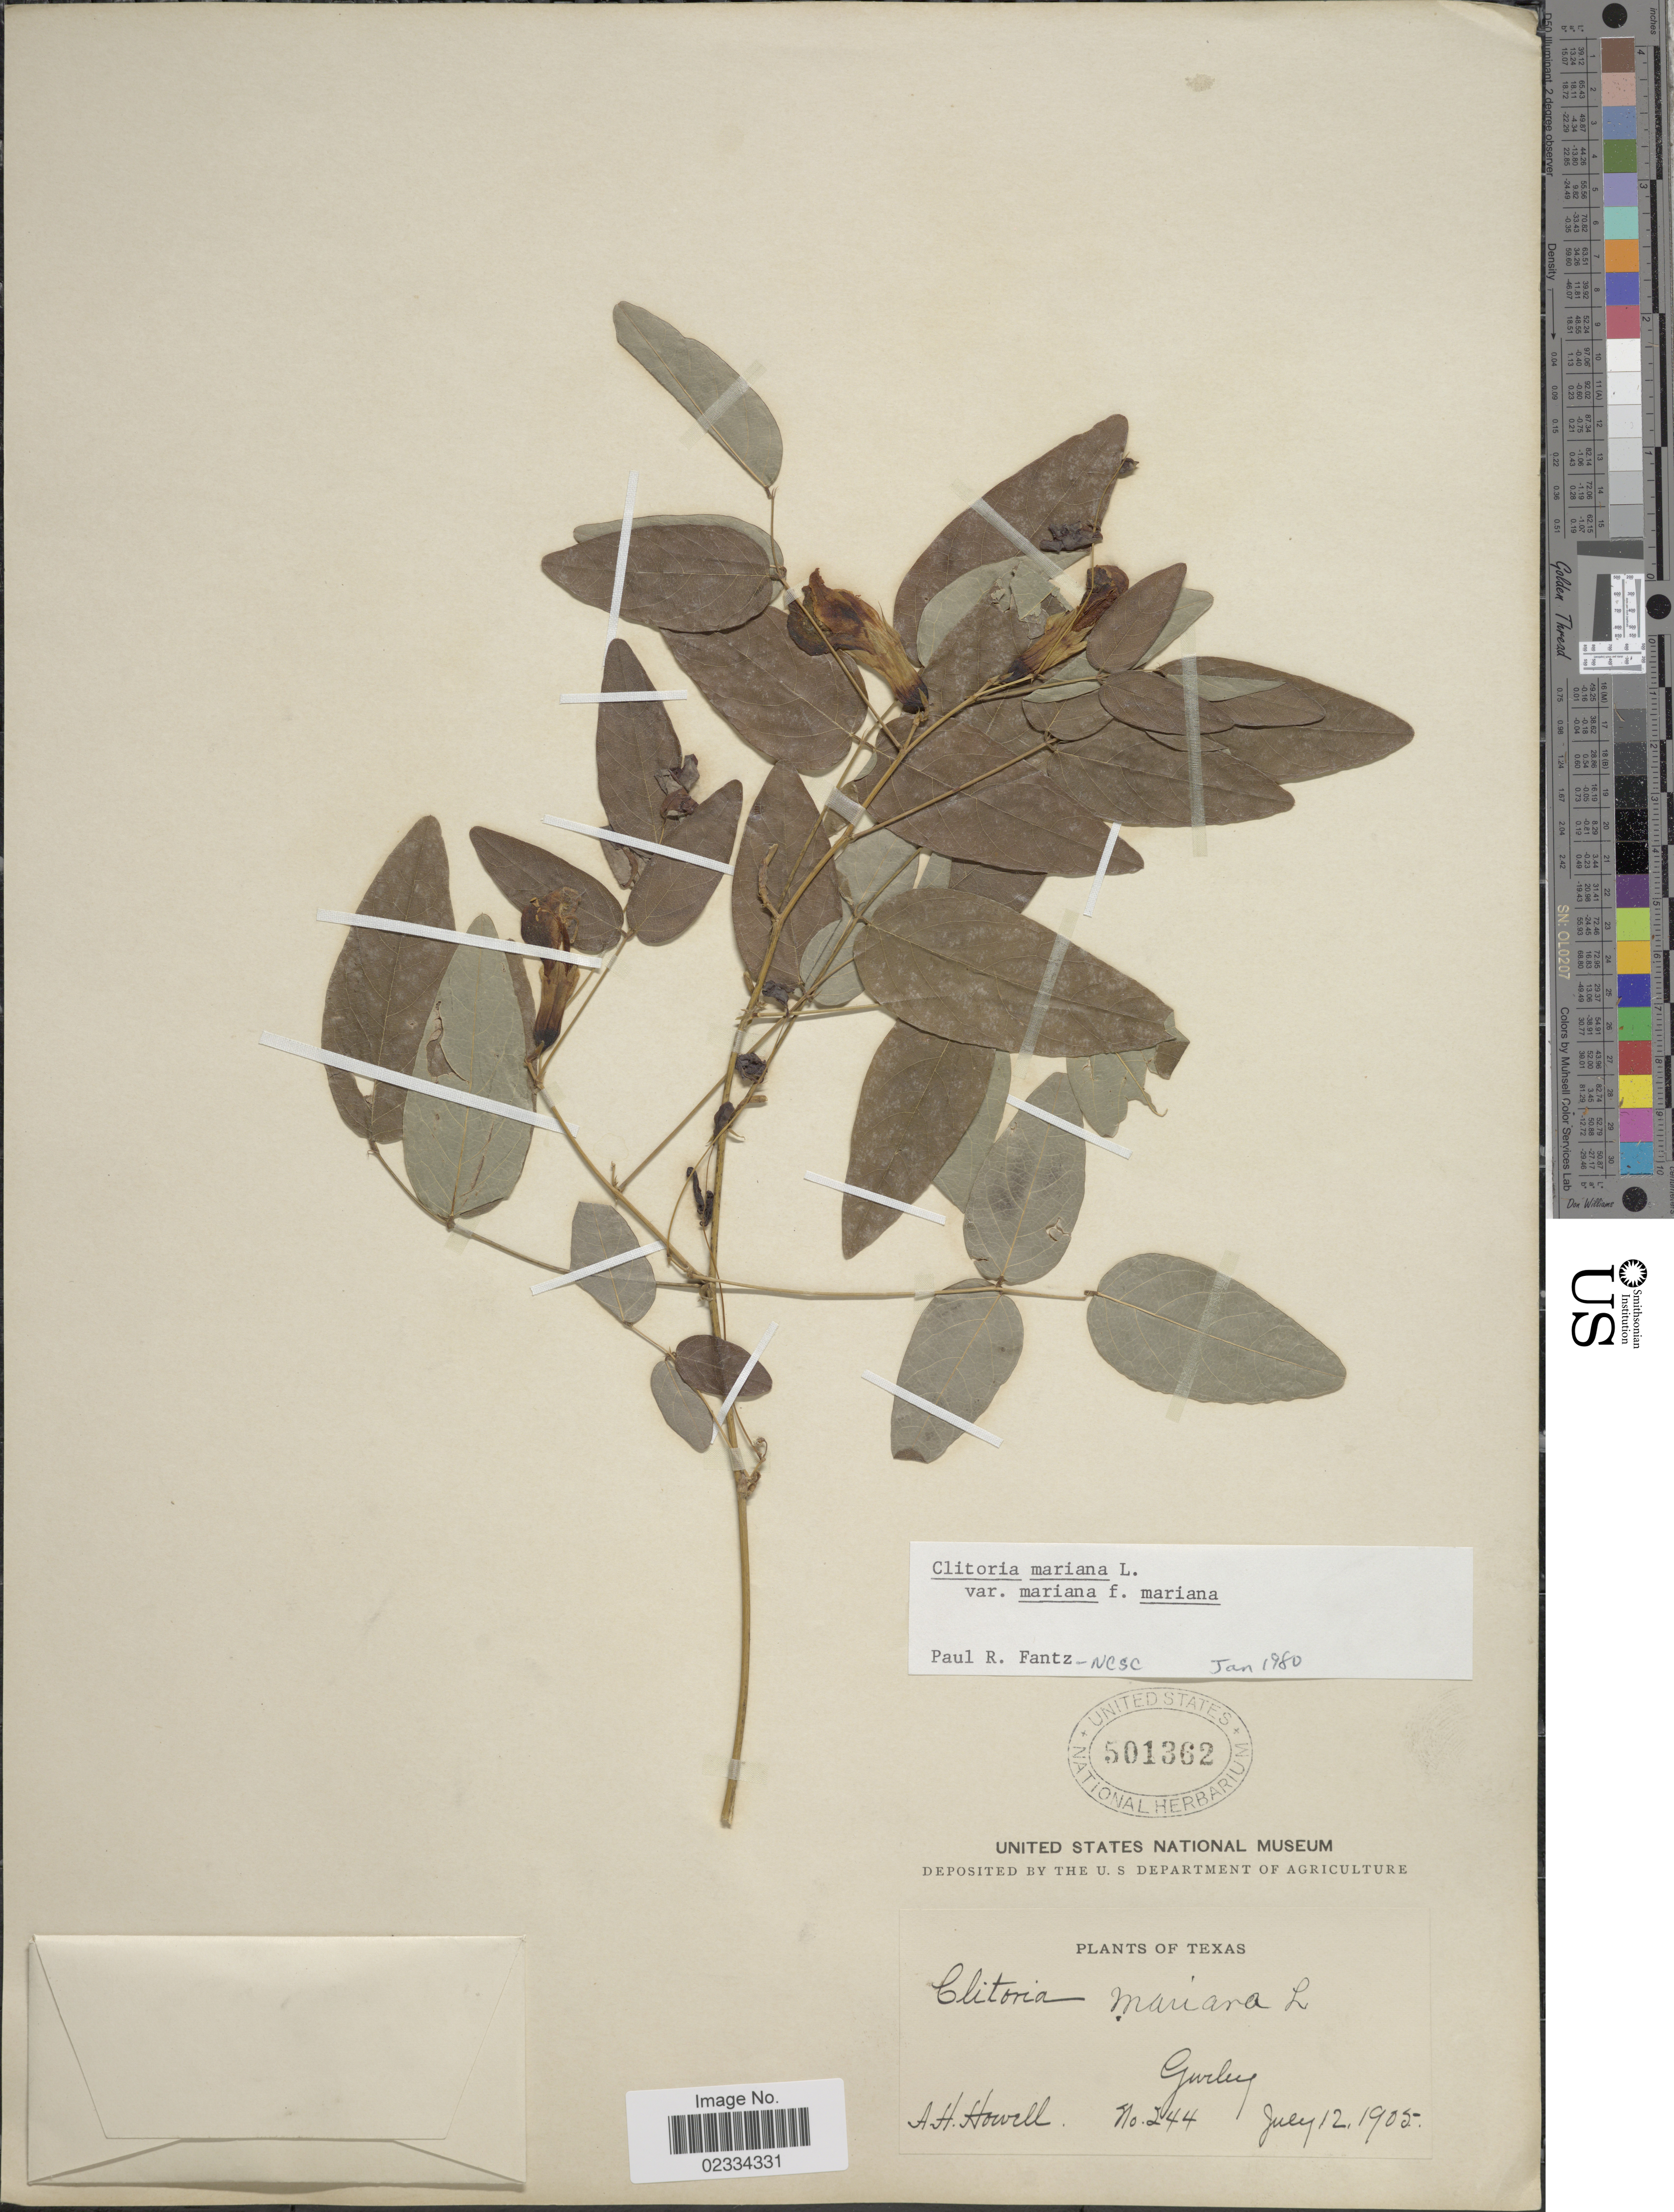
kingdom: Plantae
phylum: Tracheophyta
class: Magnoliopsida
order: Fabales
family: Fabaceae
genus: Clitoria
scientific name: Clitoria mariana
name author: L.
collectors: A. Howell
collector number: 244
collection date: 1905-07-12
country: United States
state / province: Texas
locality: Gurley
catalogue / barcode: US 501362